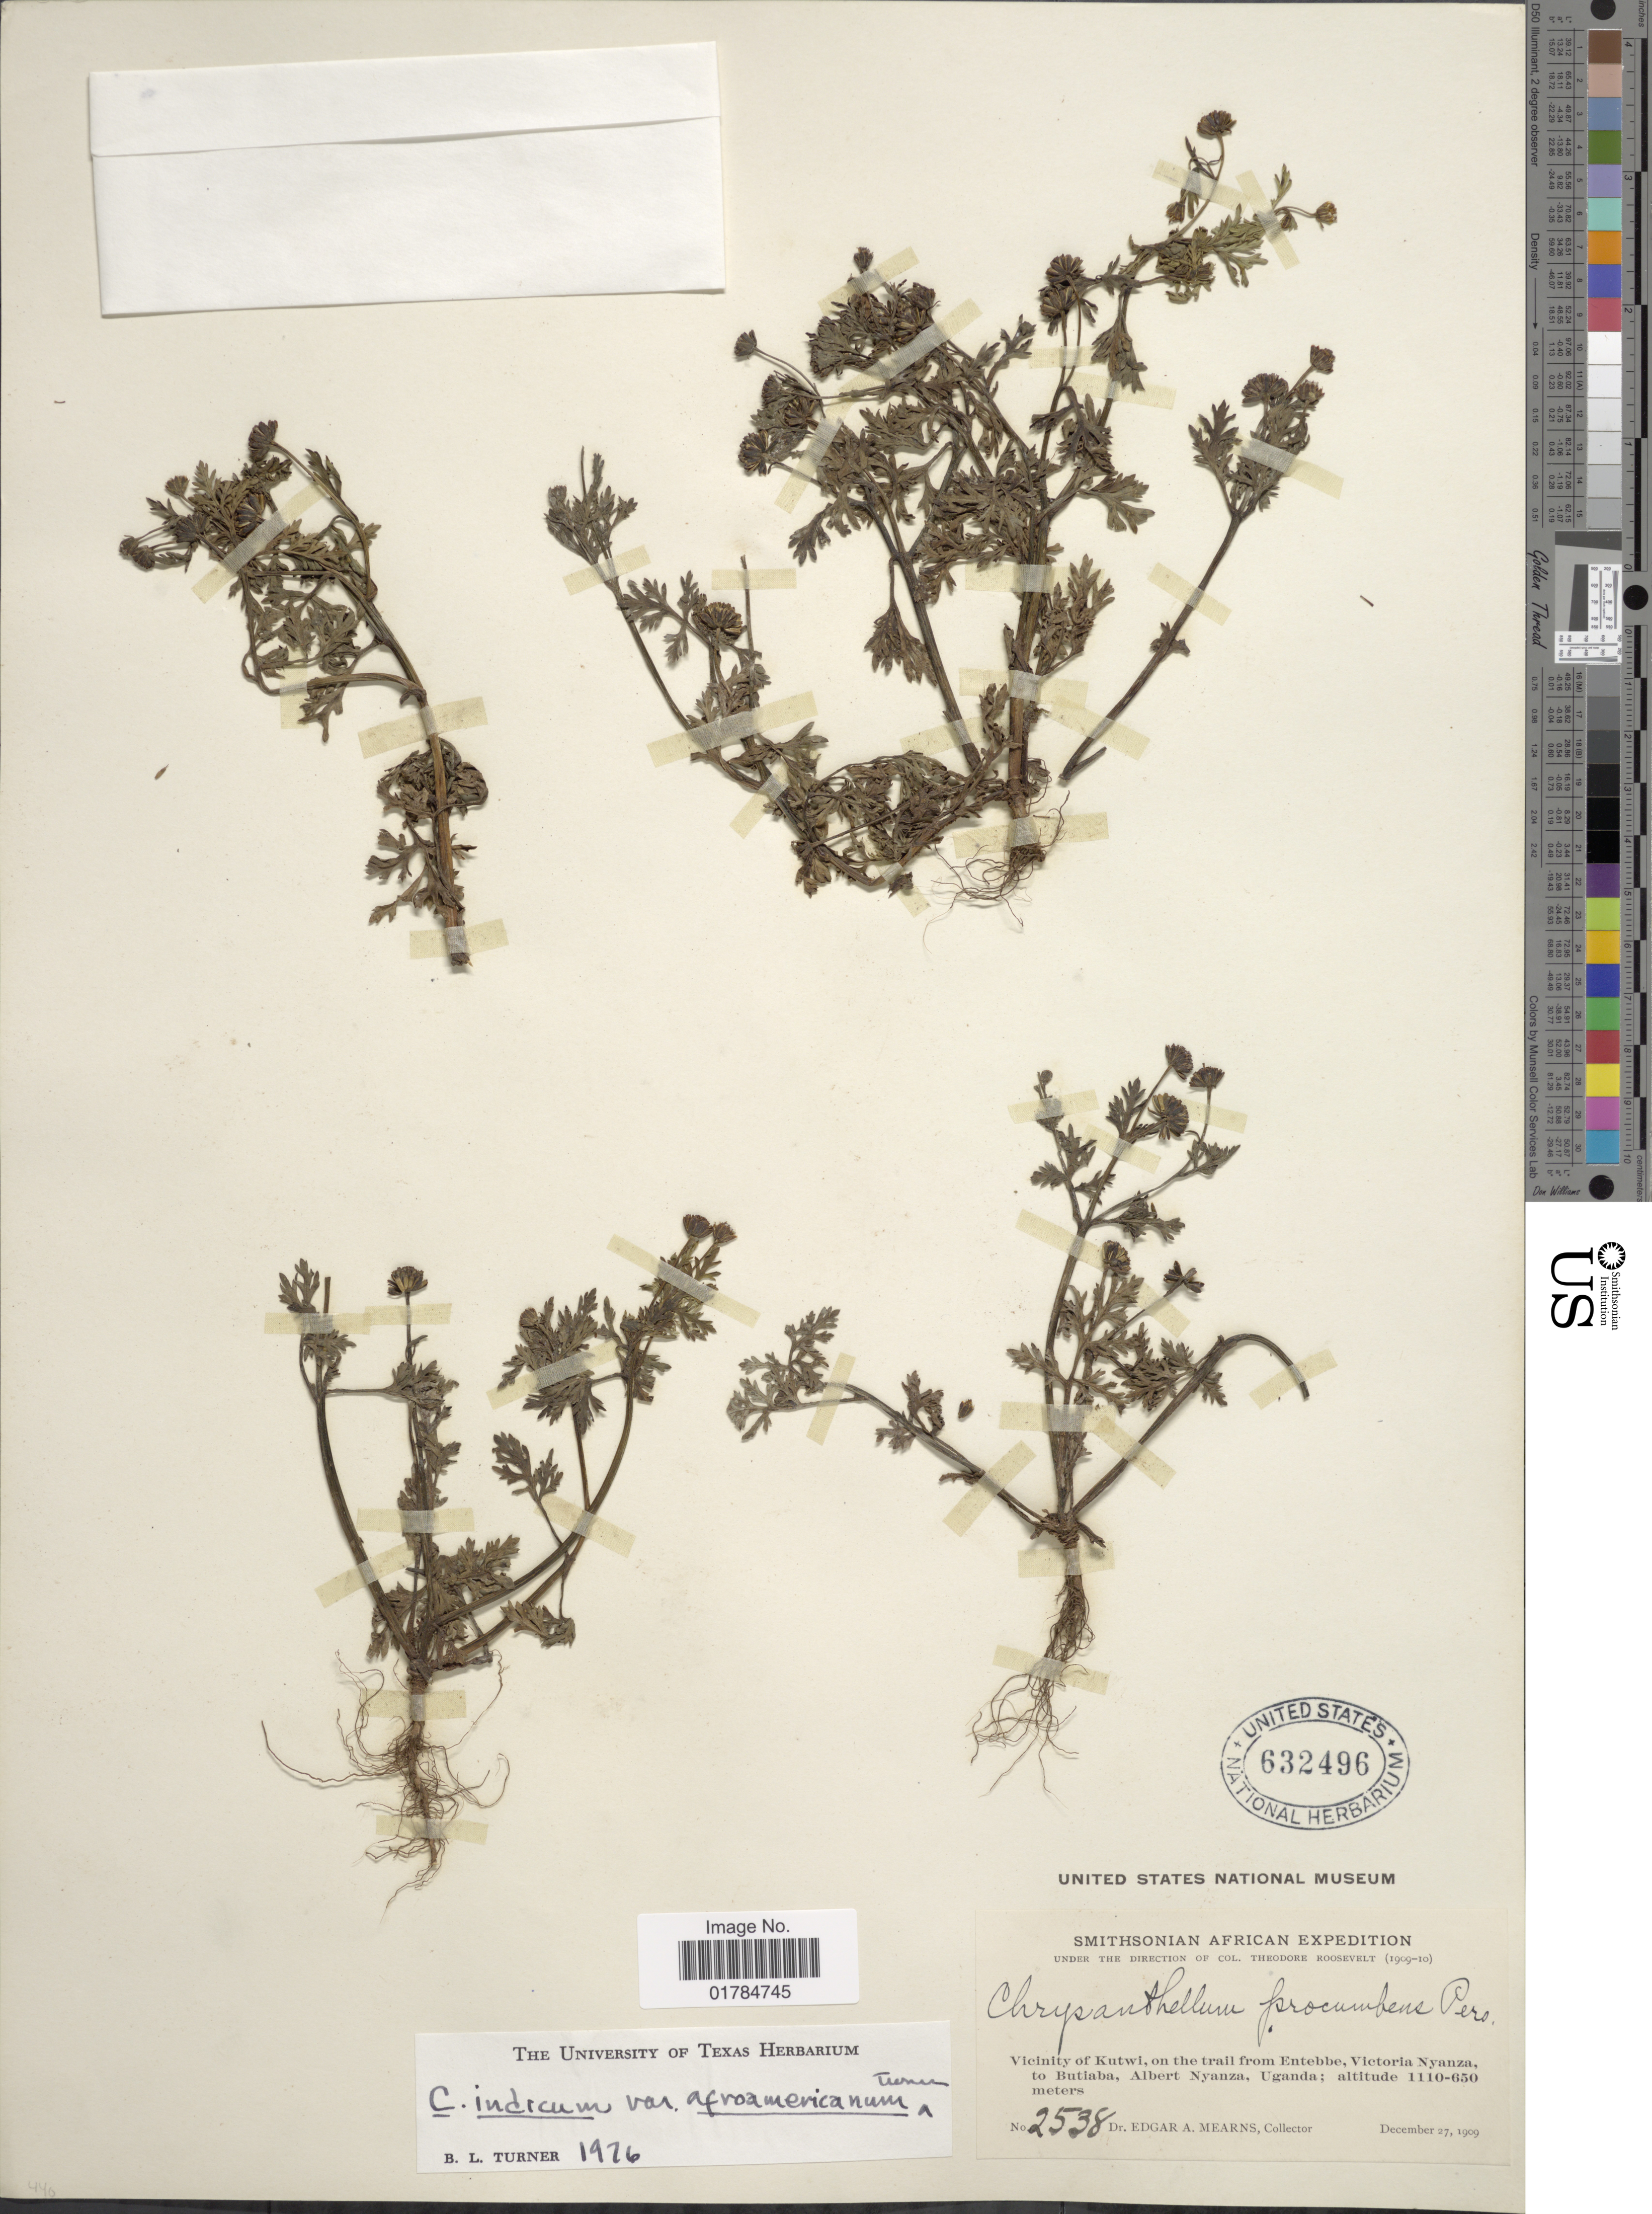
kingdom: Plantae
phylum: Tracheophyta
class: Magnoliopsida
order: Asterales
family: Asteraceae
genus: Chrysanthellum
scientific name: Chrysanthellum indicum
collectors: E. A. Mearns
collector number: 2538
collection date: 1909-12-27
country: Uganda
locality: Vicinity of Kutwi, on the trail from Entebbe, Victoria Nyanza, to Butiaba, Albert Nyanza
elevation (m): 650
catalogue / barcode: US 632496